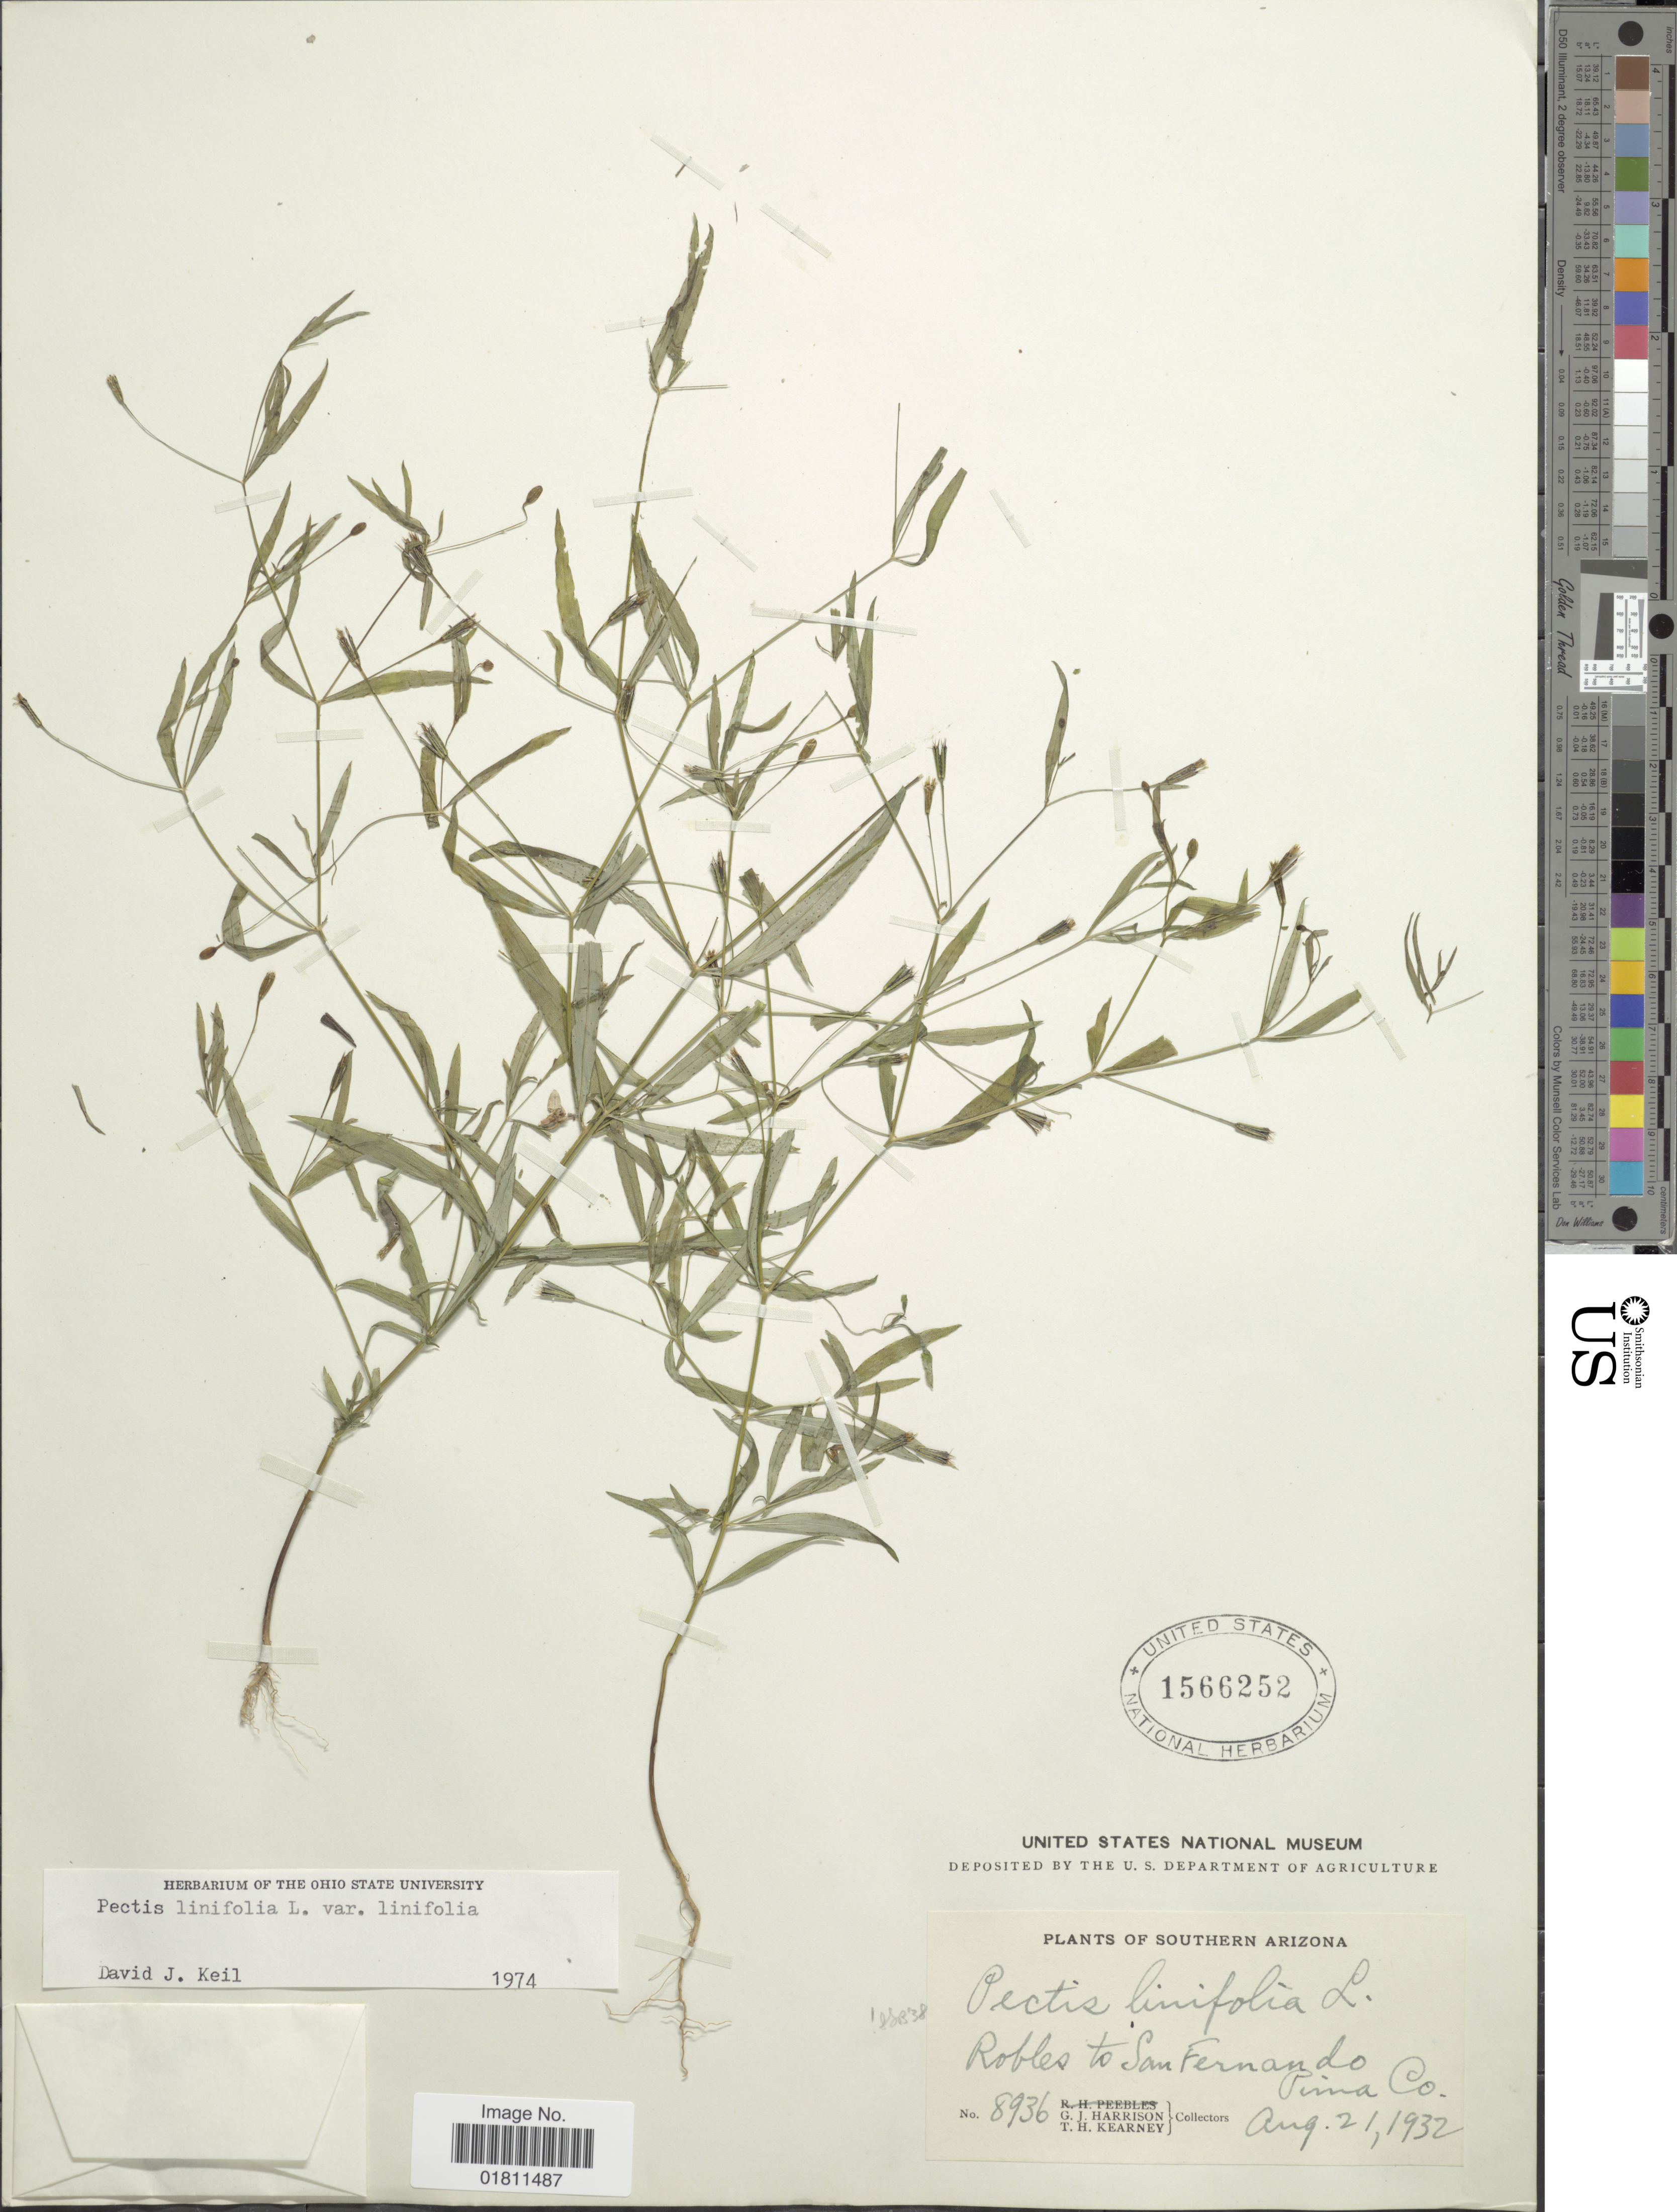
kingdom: Plantae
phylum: Tracheophyta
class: Magnoliopsida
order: Asterales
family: Asteraceae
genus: Pectis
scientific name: Pectis linifolia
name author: L.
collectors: G. J. Harrison & T. H. Kearney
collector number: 8936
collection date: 1932-08-21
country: United States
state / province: Arizona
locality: Southern Arizona. Robles to San Fernando , Pima Co.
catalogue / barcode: US 1566252